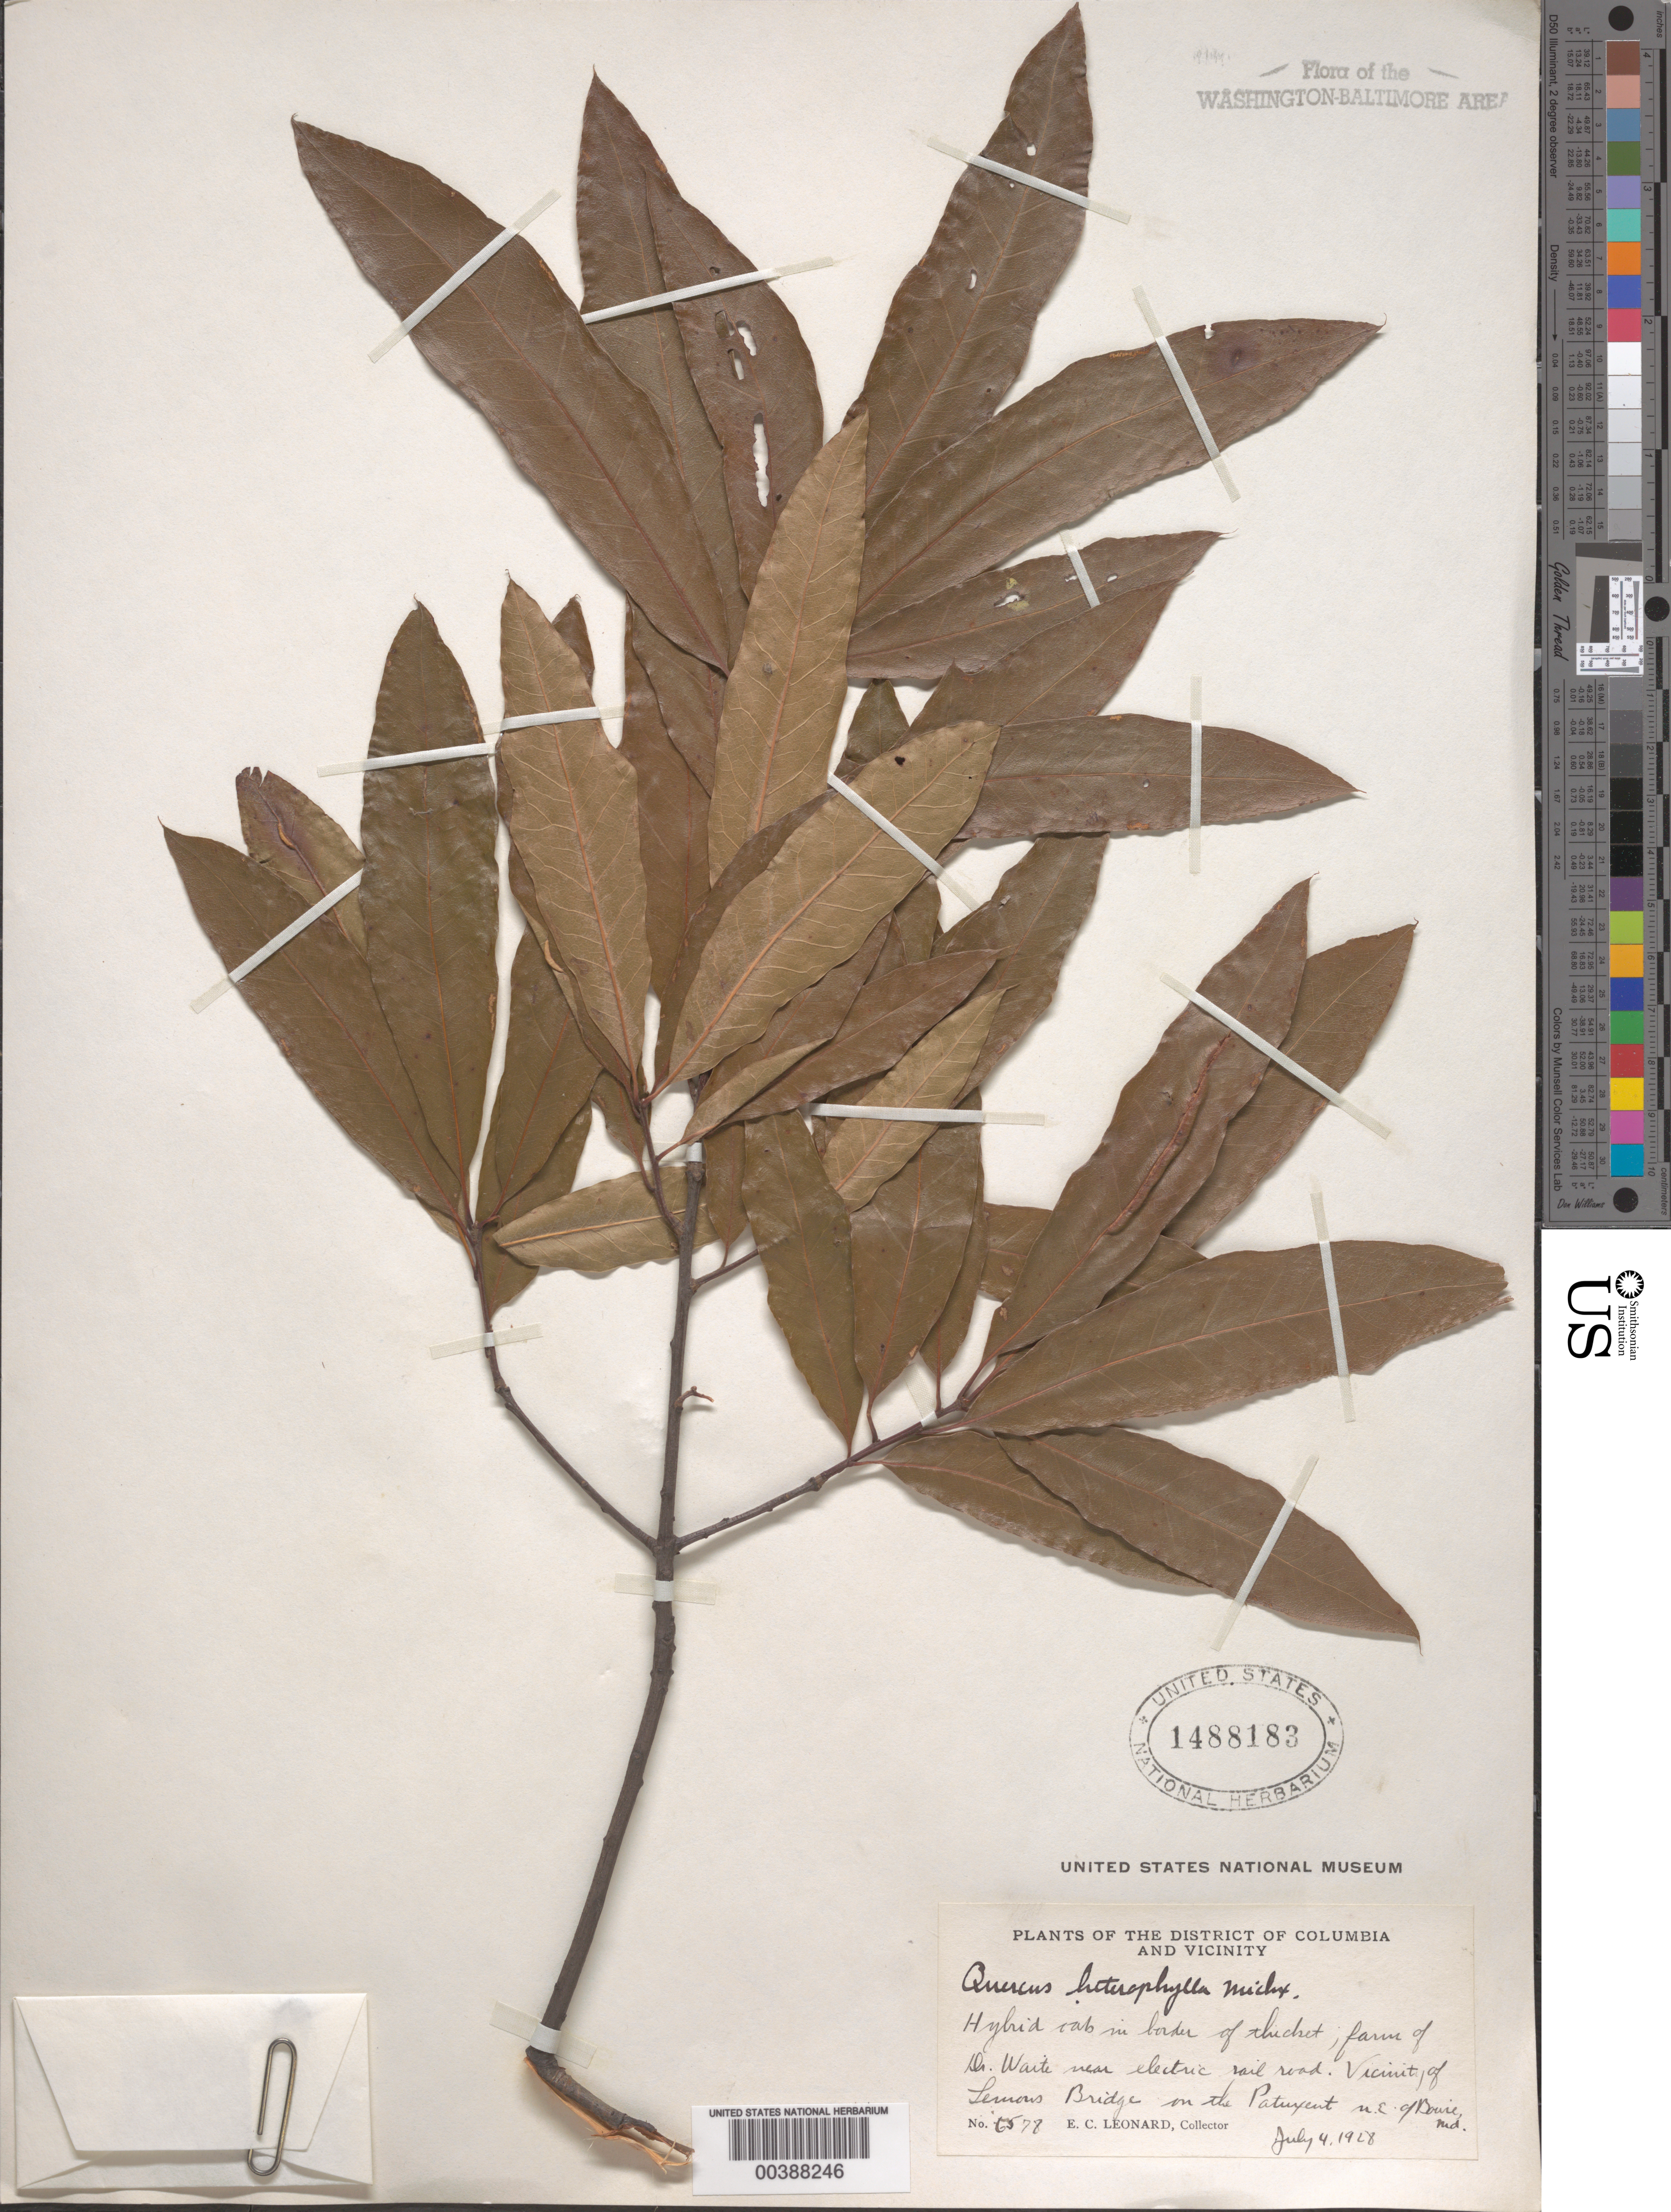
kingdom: Plantae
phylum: Tracheophyta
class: Magnoliopsida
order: Fagales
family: Fagaceae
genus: Quercus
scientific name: Quercus x heterophylla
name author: Michx.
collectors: E. C. Leonard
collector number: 6578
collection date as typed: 04 Jul 1928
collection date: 1928-07-04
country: United States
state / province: Maryland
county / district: Anne Arundel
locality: Lemons Bridge, Patuxent River, northeast of Bowie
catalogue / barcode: US 1488183